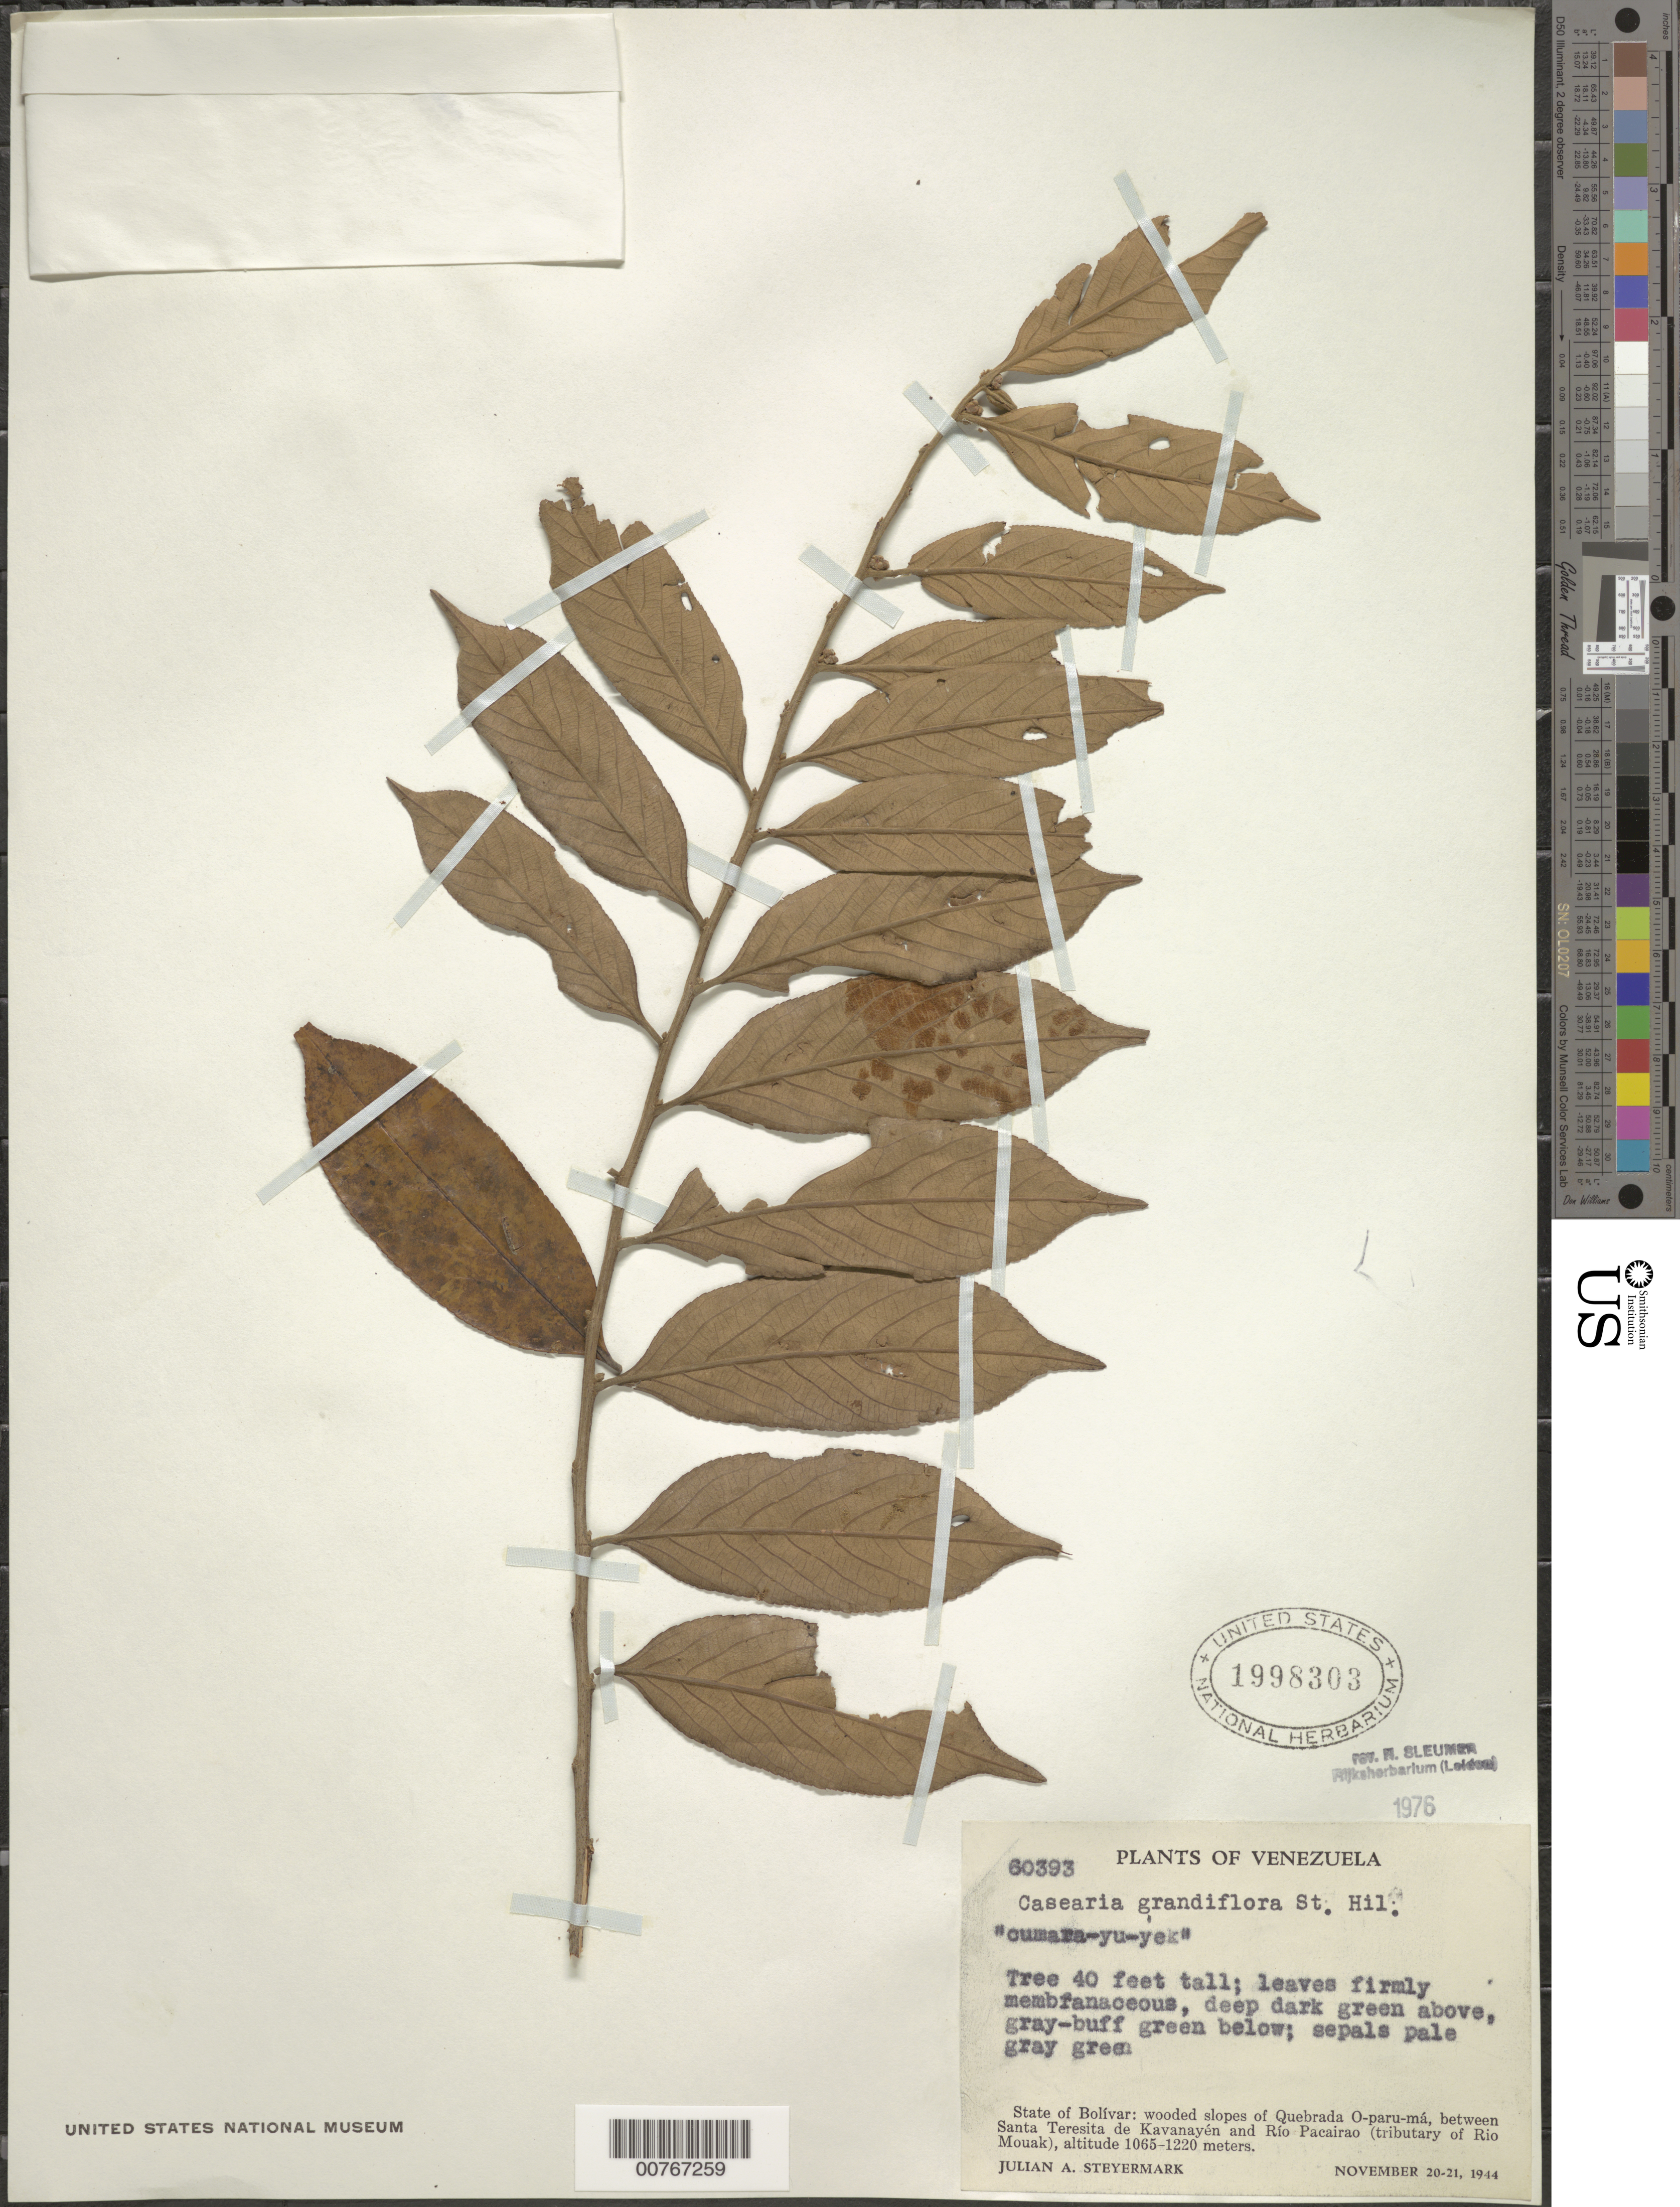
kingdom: Plantae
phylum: Tracheophyta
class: Magnoliopsida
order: Malpighiales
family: Salicaceae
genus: Casearia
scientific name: Casearia grandiflora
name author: Cambess.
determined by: Sleumer, H. O.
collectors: J. Steyermark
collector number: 60393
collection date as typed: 20-Nov-44 to 21-Nov-44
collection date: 1944-11-20/1944-11-21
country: Venezuela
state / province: Bolívar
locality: Quebrada O-paru-má, between Santa Teresita de Kavanayén and Río Pacairao (trib. of Río Mouak)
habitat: Wooded slopes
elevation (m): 1065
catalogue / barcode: US 1998303